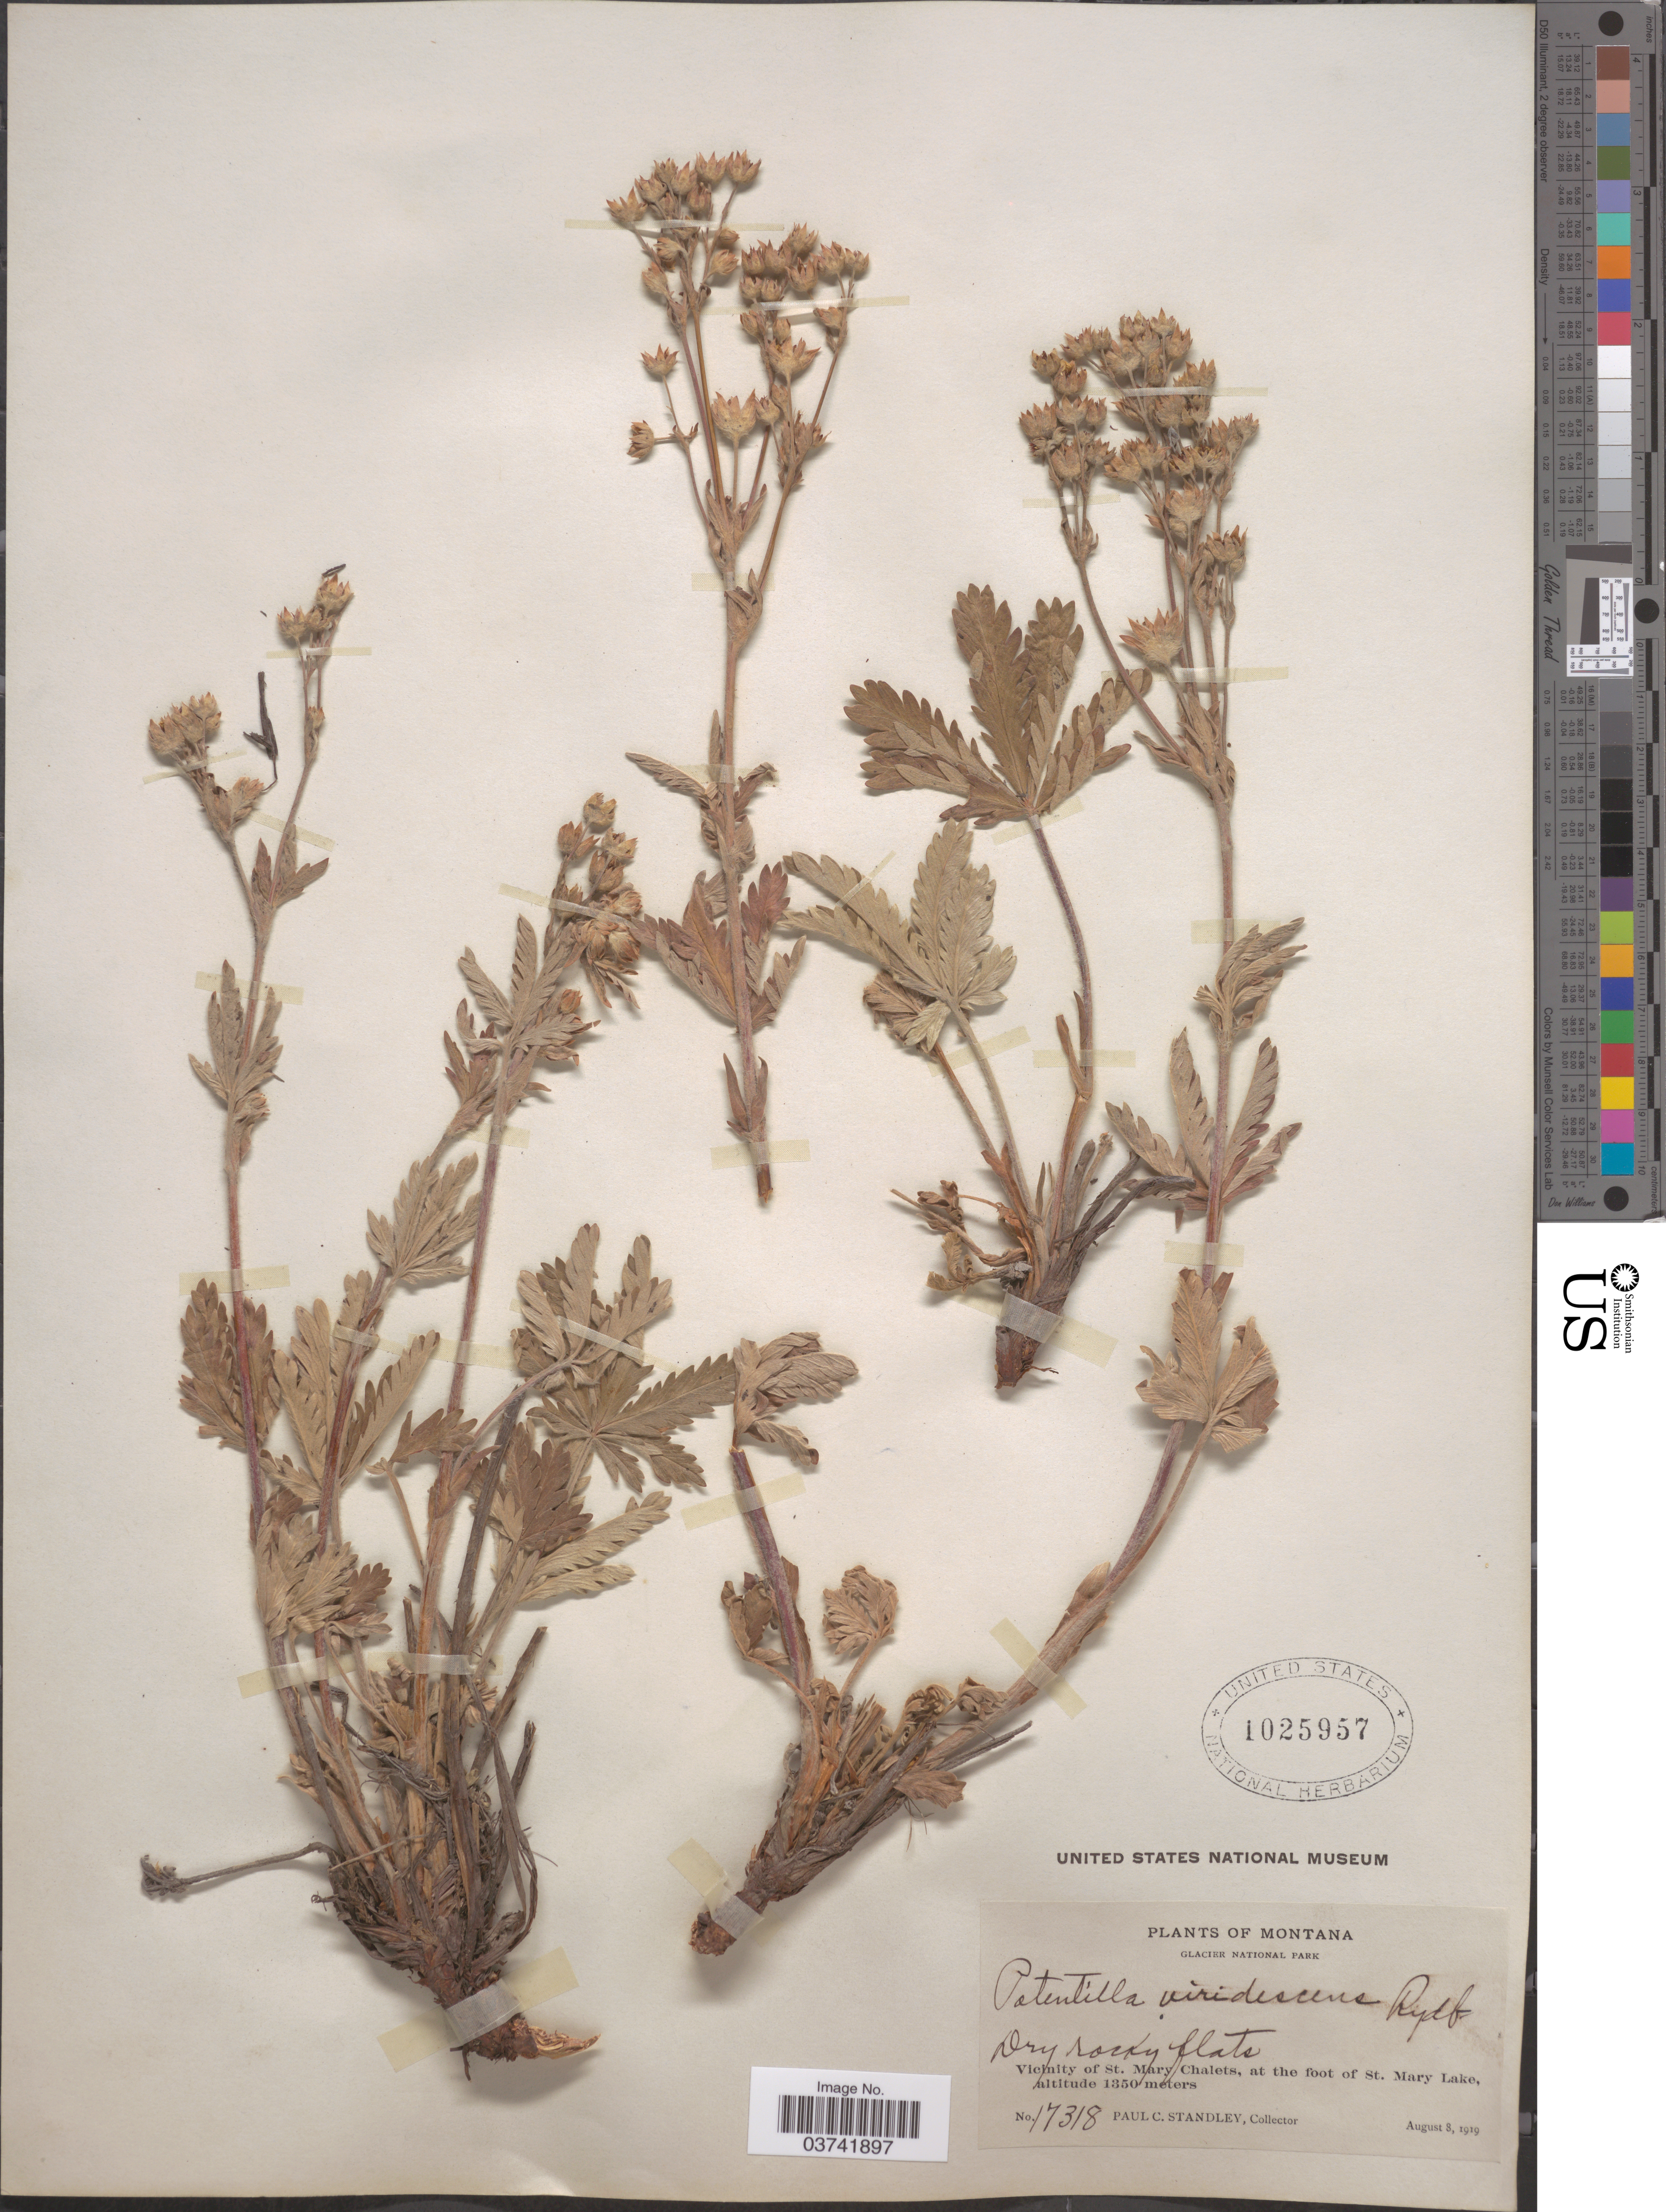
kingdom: Plantae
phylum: Tracheophyta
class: Magnoliopsida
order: Rosales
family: Rosaceae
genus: Potentilla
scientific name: Potentilla viridescens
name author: Rydb.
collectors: P. C. Standley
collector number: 17318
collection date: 1919-08-08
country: United States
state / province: Montana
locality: Glacier National Park. Vicinity of St. Mary Chalets, at the foot of St. Mary Lake.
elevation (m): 1350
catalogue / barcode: US 1025957